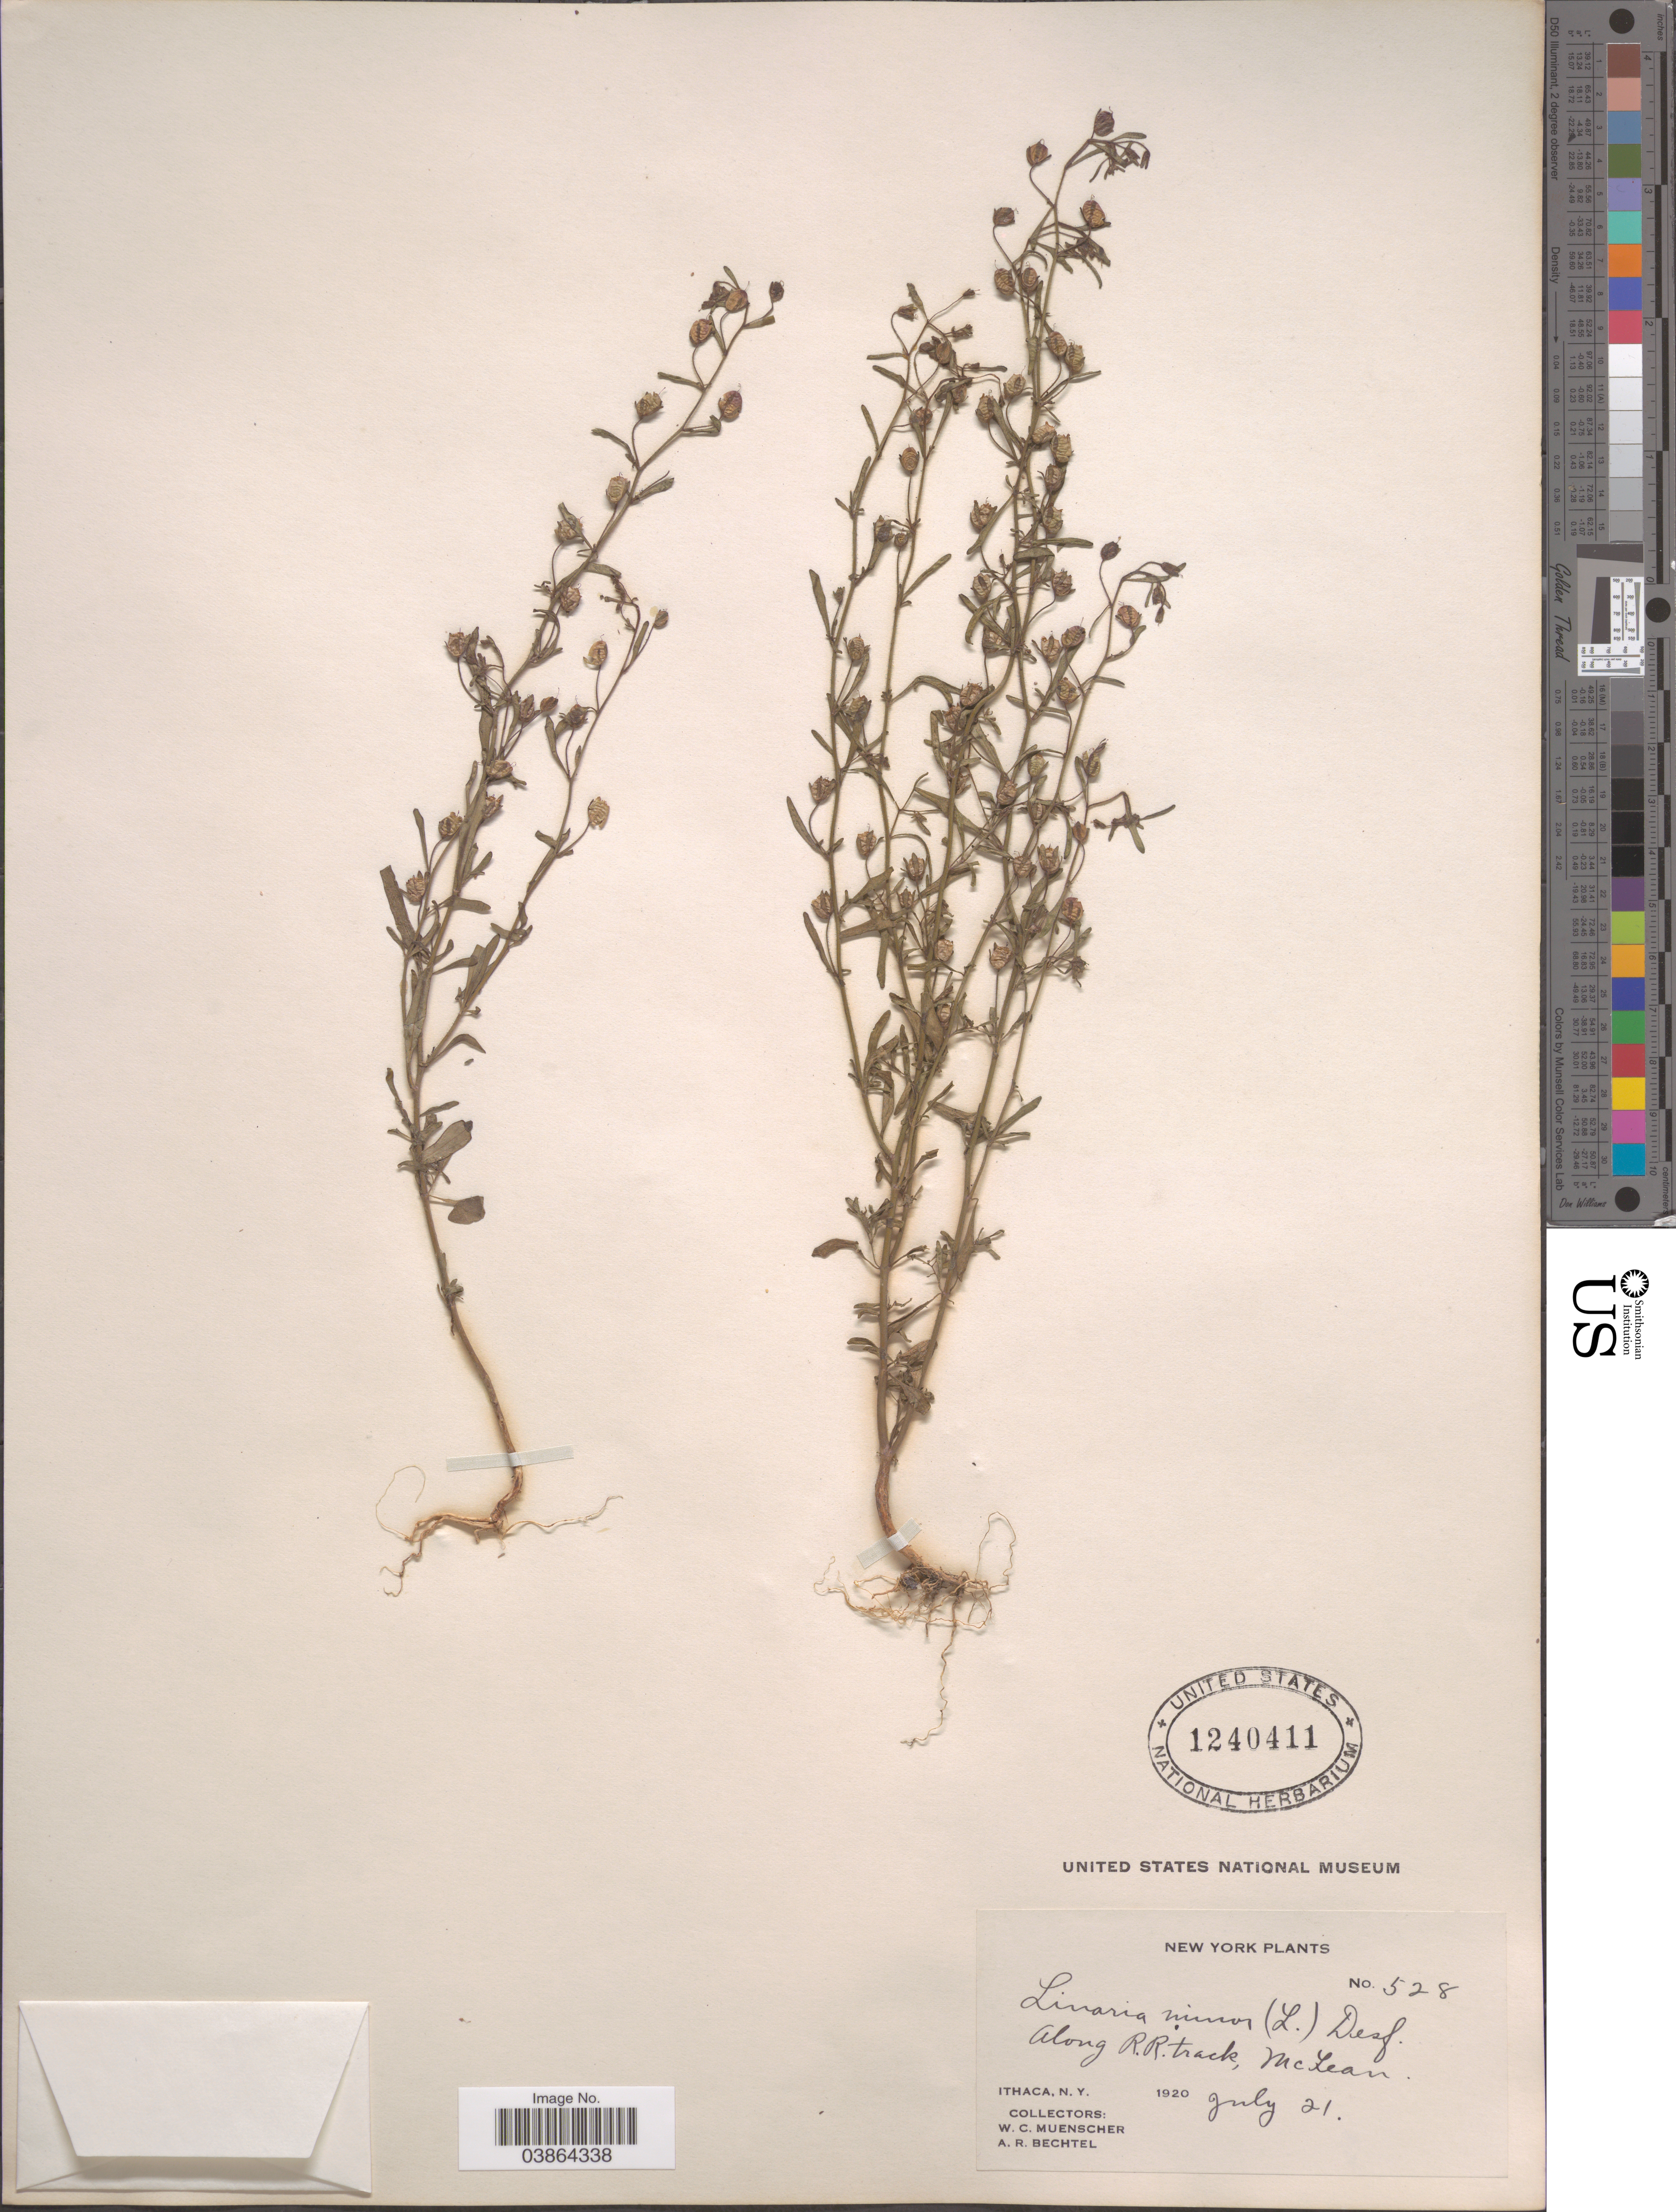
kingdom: Plantae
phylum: Tracheophyta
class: Magnoliopsida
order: Lamiales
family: Plantaginaceae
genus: Chaenorrhinum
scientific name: Chaenorrhinum minor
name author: (L.) Lange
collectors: W. Muenscher & A. Bechtel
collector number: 528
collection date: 1920-07-21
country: United States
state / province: New York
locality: Along R.R. track, McLean. Ithaca.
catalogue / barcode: US 1240411